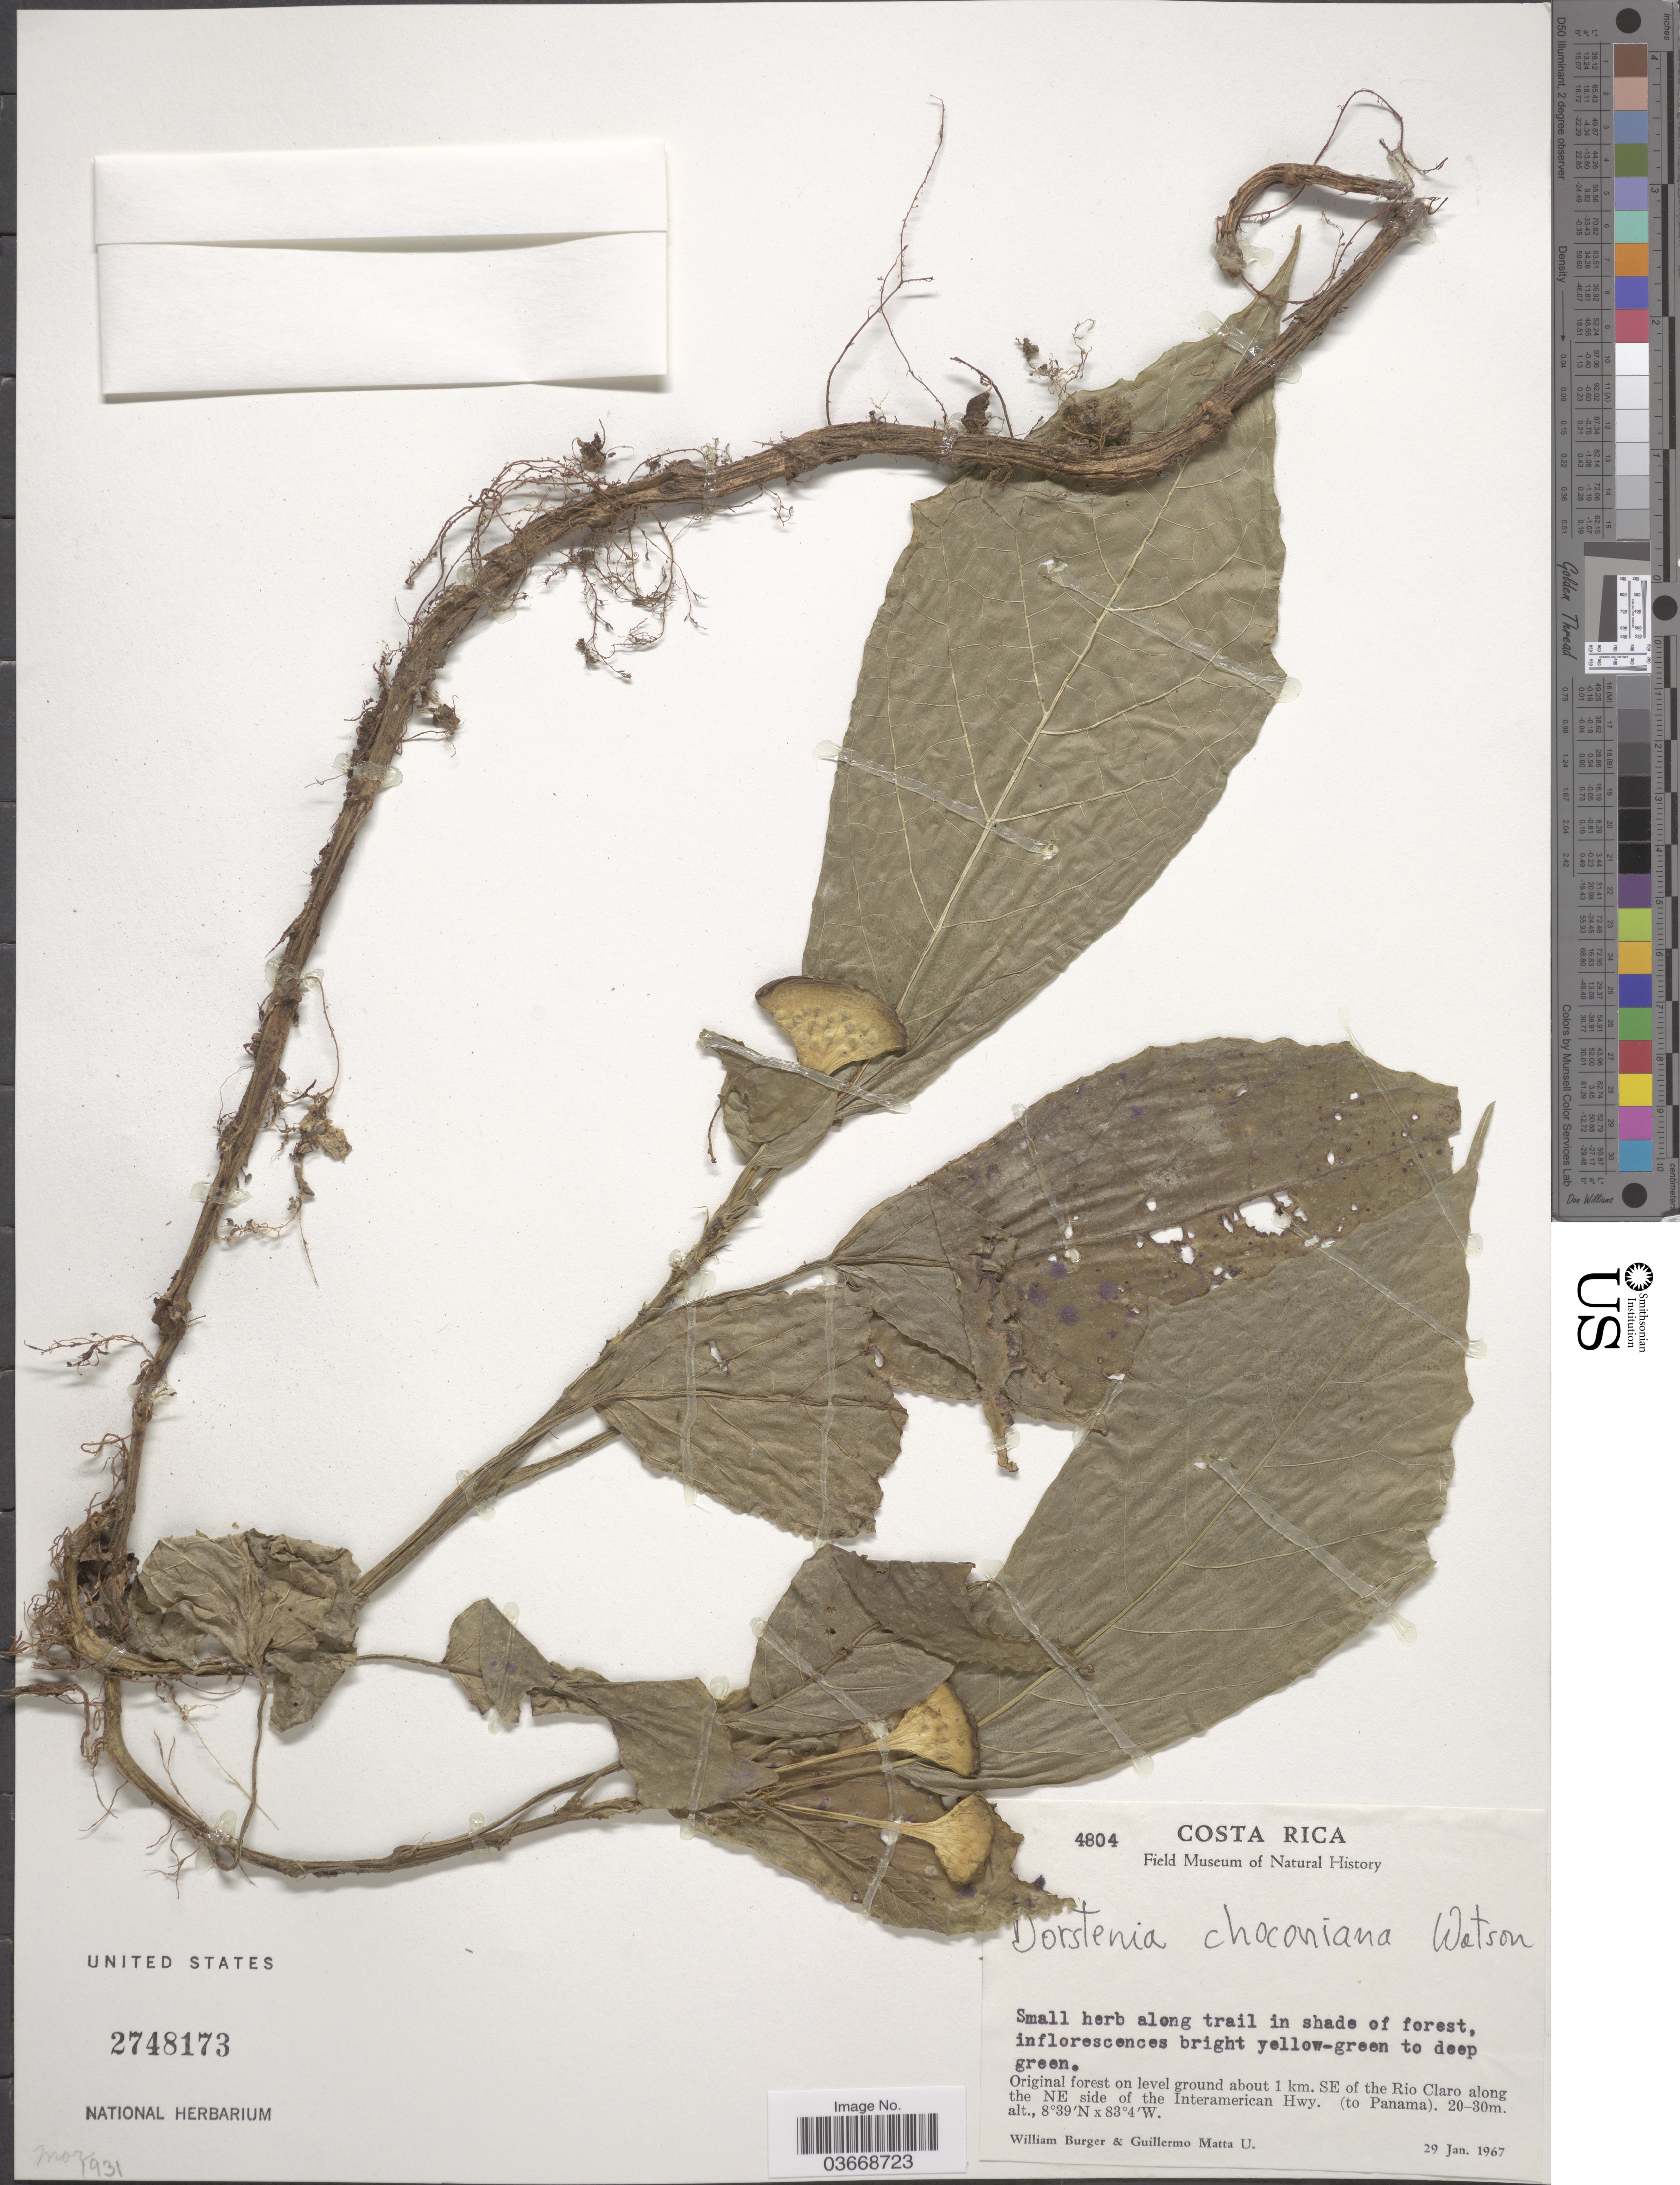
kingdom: Plantae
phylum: Tracheophyta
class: Magnoliopsida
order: Rosales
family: Moraceae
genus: Dorstenia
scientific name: Dorstenia choconiana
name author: S. Watson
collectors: W. Burger & G. Matta U.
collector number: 4804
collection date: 1967-01-29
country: Costa Rica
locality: Original forest on level ground about 1 km. SE of the Rio Claro along the NE side of the Interamerican Hwy. (to Panama).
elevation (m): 20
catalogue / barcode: US 2748173